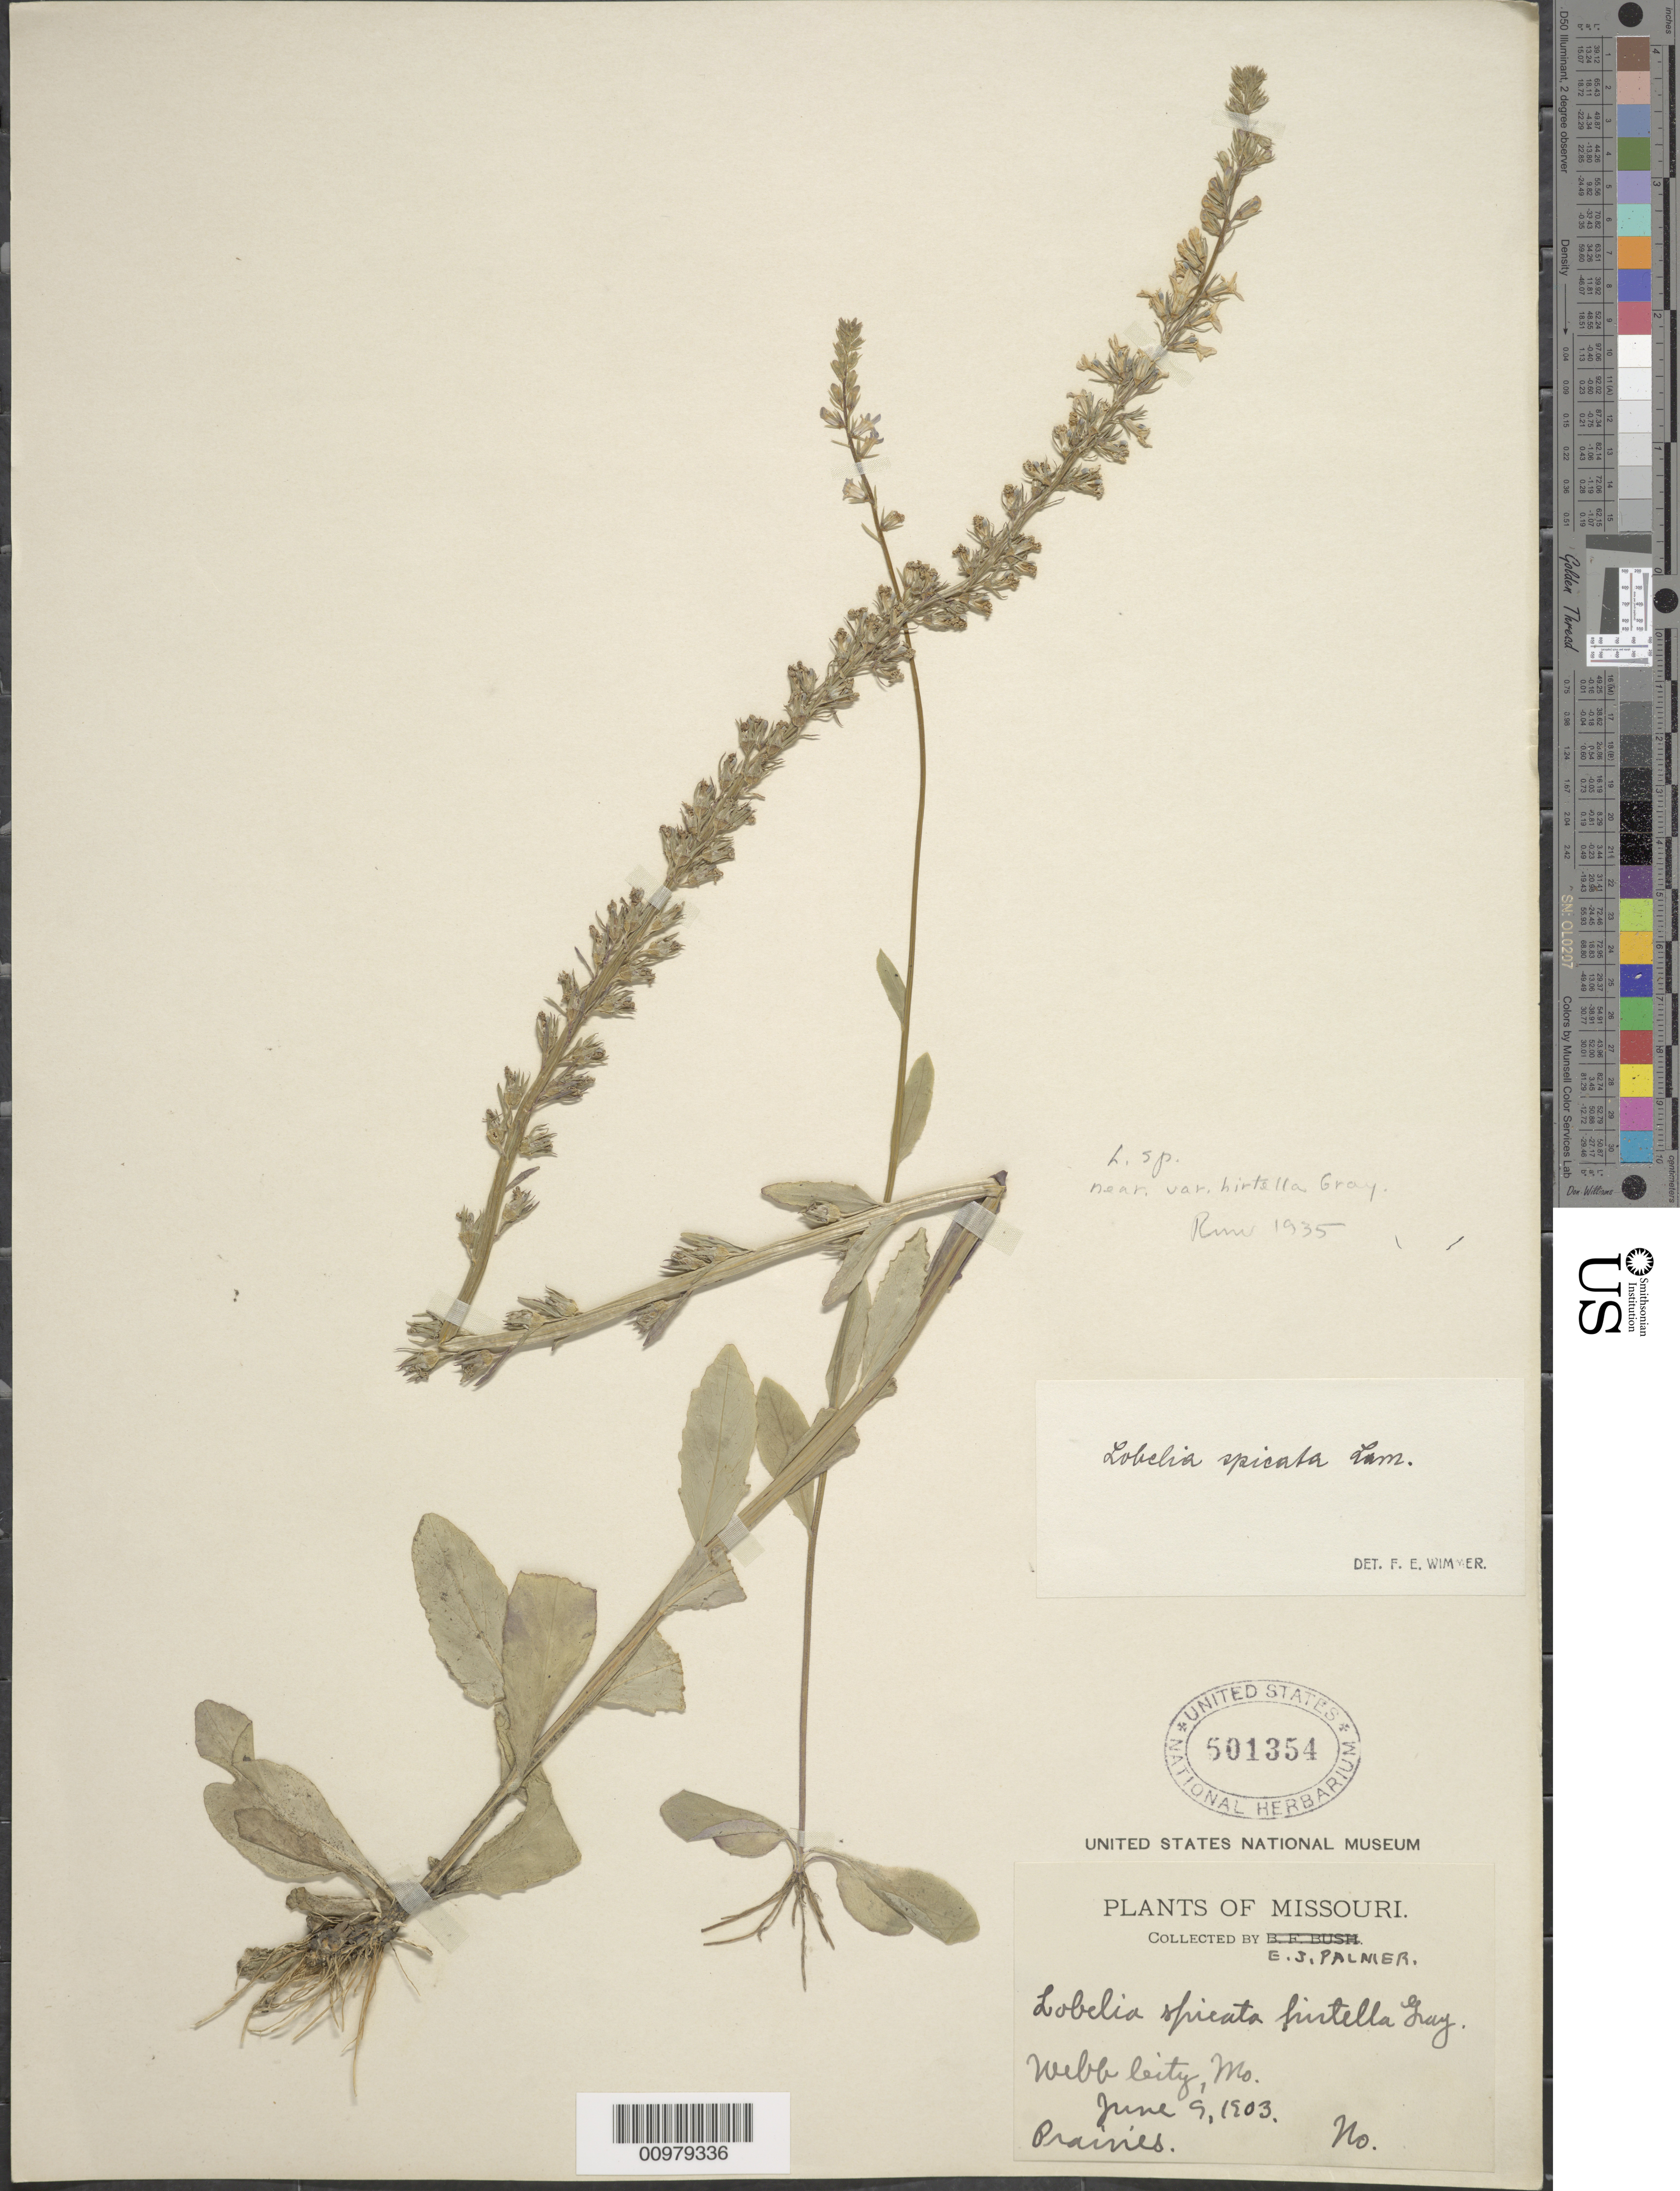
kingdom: Plantae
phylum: Tracheophyta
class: Magnoliopsida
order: Asterales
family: Campanulaceae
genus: Lobelia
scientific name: Lobelia spicata var. hirtella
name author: A. Gray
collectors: W. Palmer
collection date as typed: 9 Jun 1903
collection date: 1903-06-09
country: United States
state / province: Missouri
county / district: Jasper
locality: Webb City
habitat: prairies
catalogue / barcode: US 501354